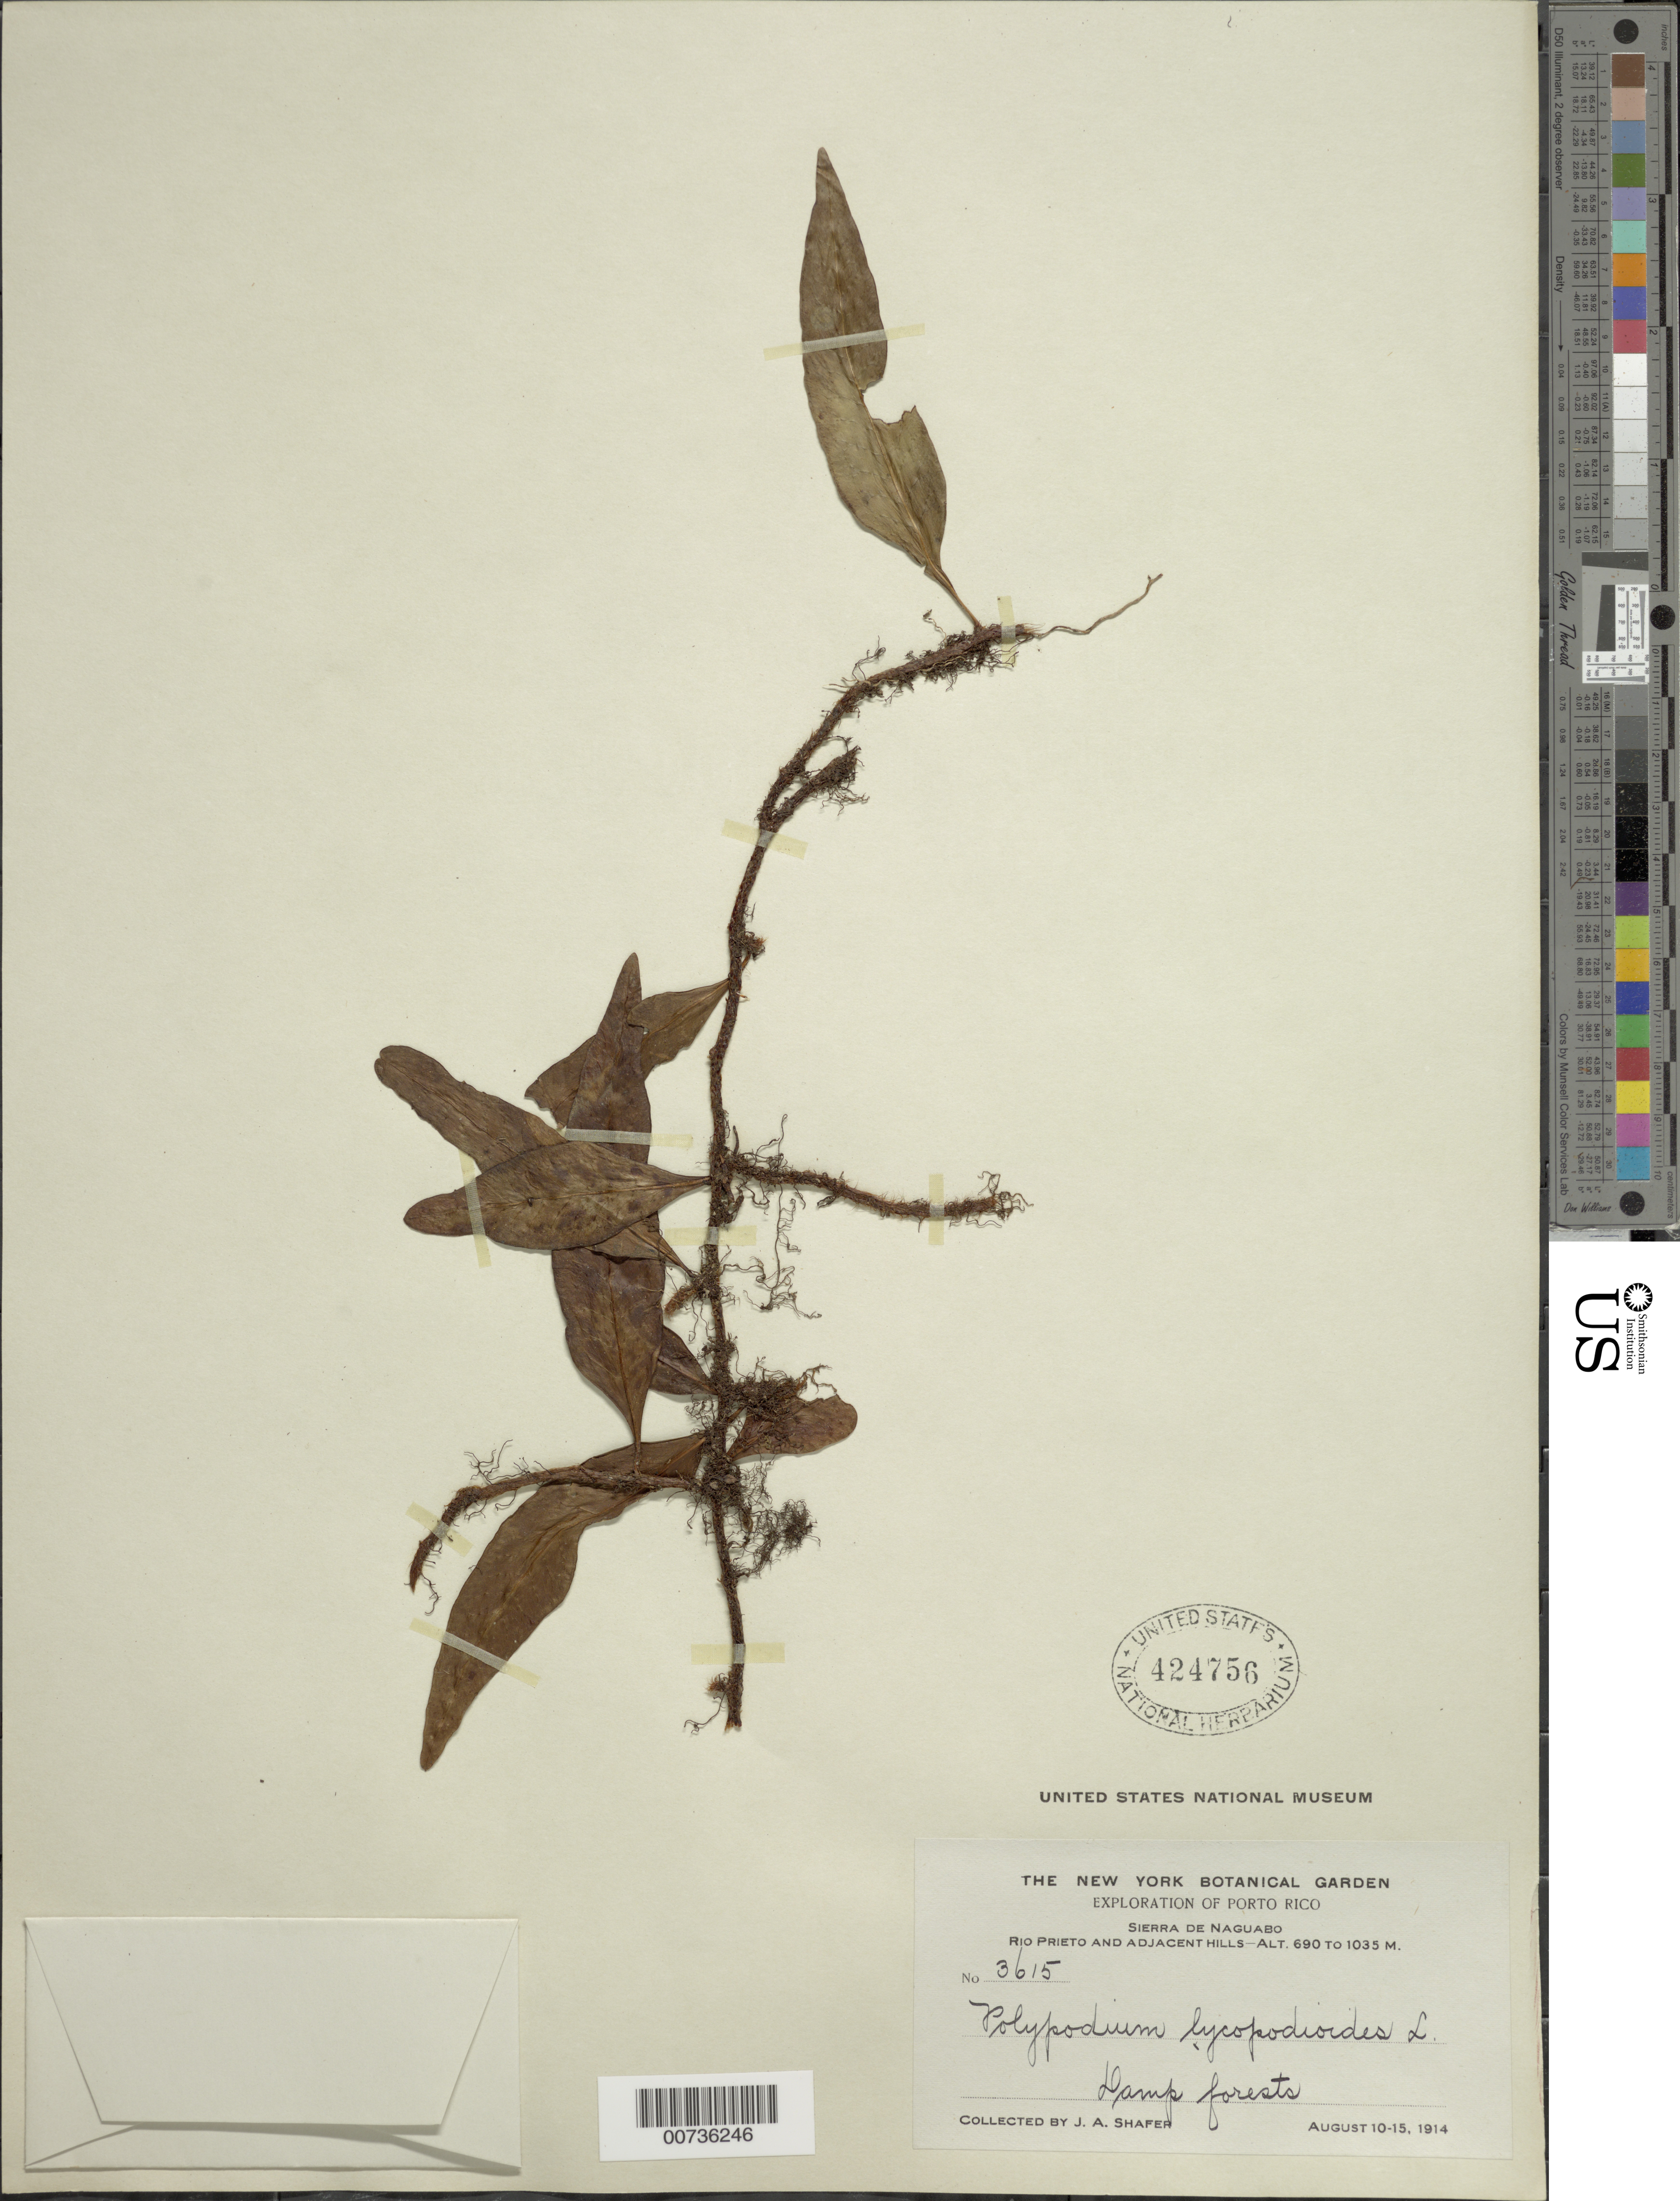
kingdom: Plantae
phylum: Tracheophyta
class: Polypodiopsida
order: Polypodiales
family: Polypodiaceae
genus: Microgramma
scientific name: Microgramma lycopodioides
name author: (L.) Copel.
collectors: J. A. Shafer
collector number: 3615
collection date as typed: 10 Aug 1914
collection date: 1914-08-10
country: Puerto Rico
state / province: Naguabo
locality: Sierra de naguabo, Río Prieto and Adjacent Hills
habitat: Hamp Forest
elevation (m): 690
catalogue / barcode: US 424756